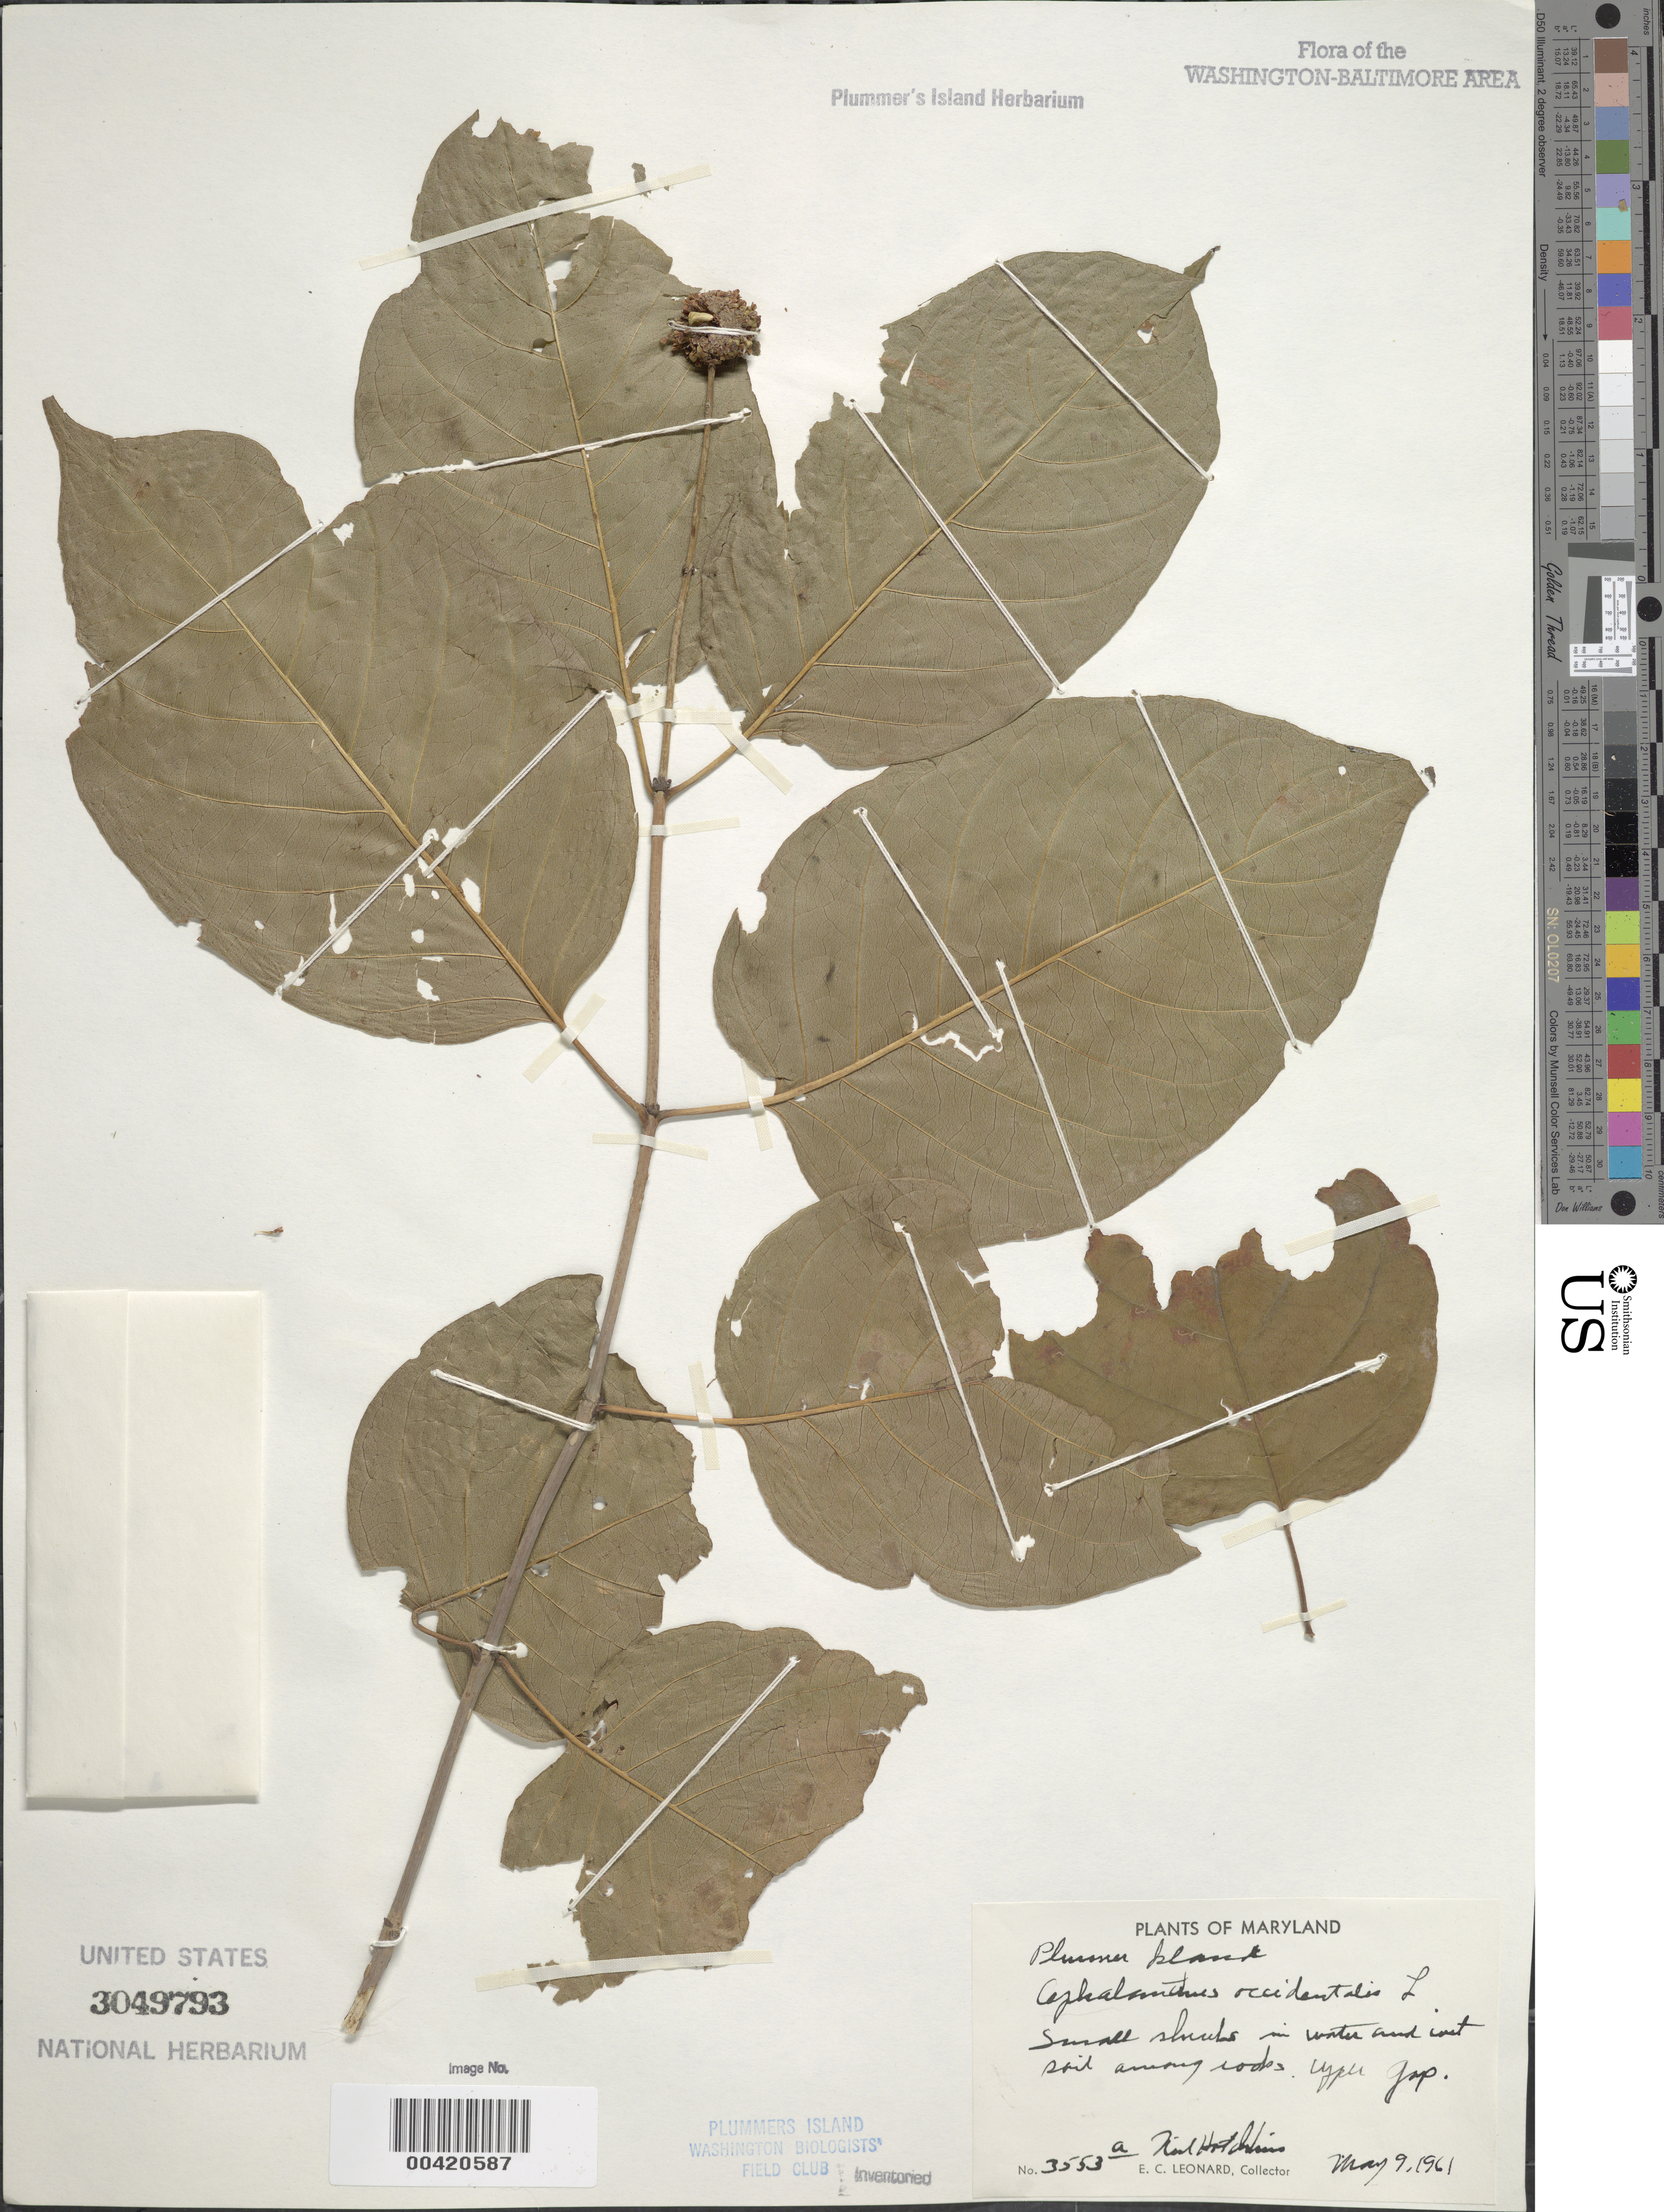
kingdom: Plantae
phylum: Tracheophyta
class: Magnoliopsida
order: Gentianales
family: Rubiaceae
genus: Cephalanthus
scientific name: Cephalanthus occidentalis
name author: L.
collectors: E. C. Leonard & N. Hotchkiss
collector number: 3553A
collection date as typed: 09 May 1961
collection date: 1961-05-09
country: United States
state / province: Maryland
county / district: Montgomery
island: Plummers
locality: Plummer's Island; Upper Gap C. & O. Canal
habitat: In water and wet soil among rocks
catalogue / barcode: US 3049793